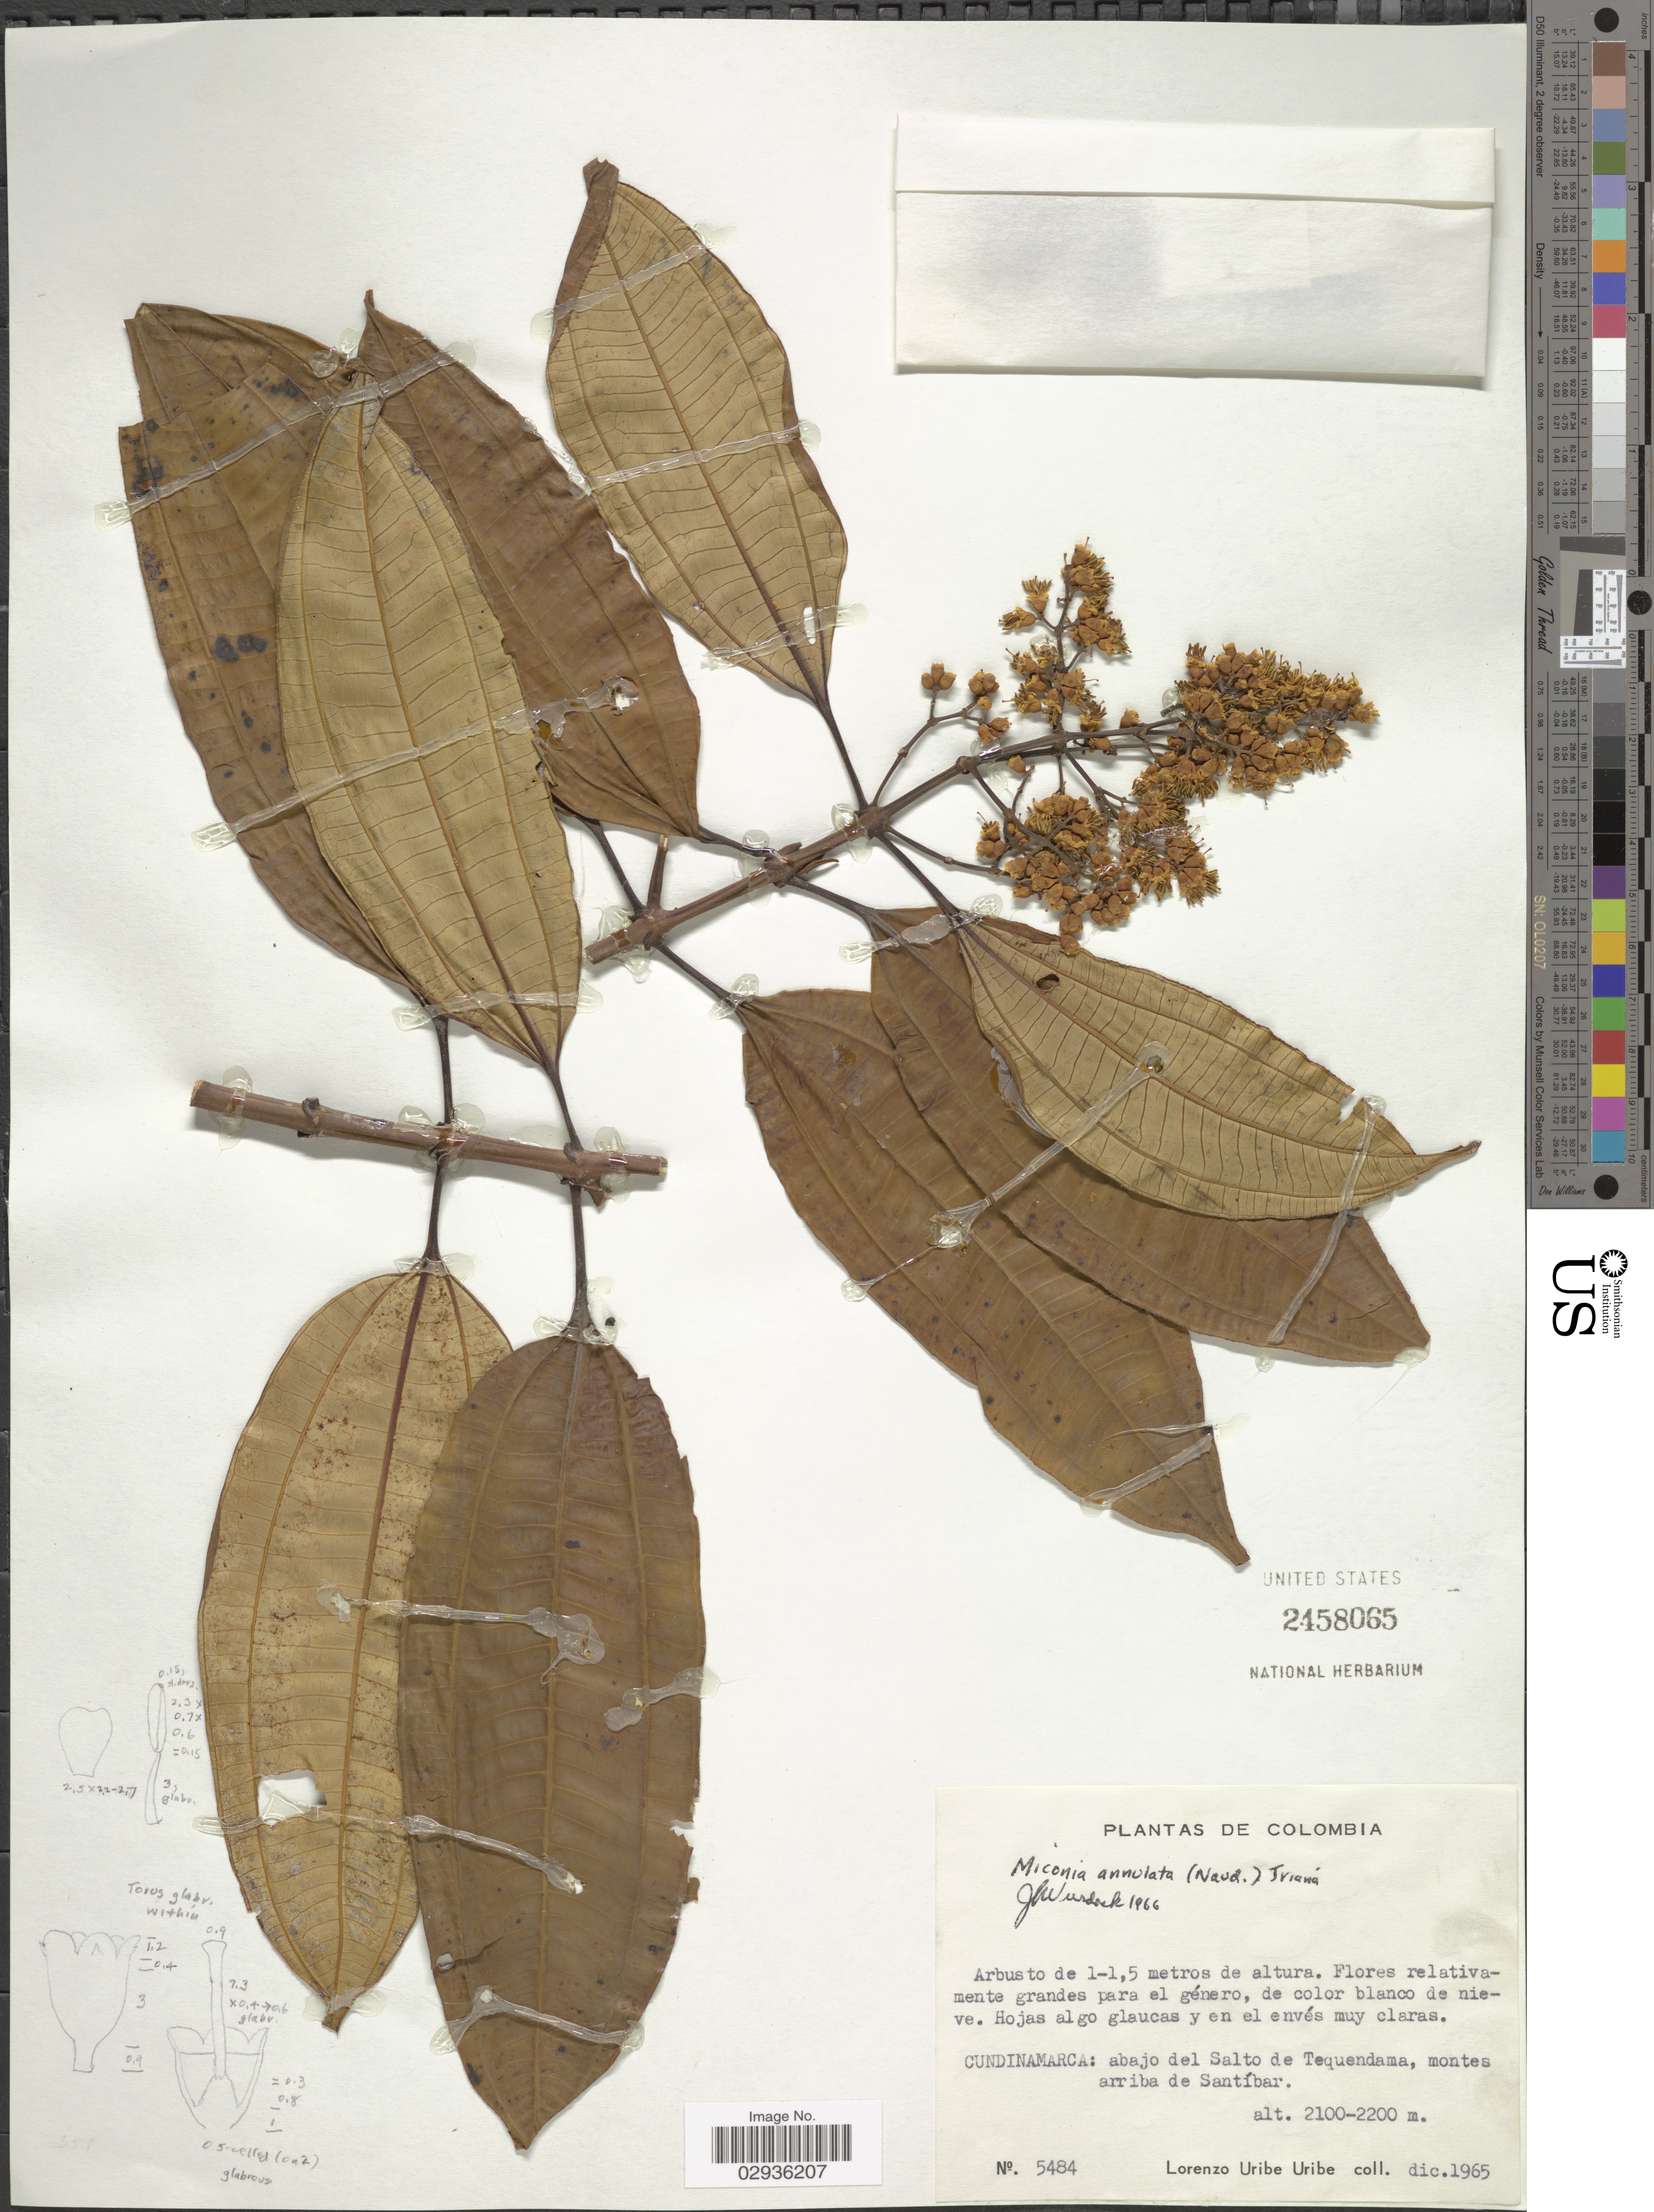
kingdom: Plantae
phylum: Tracheophyta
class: Magnoliopsida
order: Myrtales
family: Melastomataceae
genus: Miconia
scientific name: Miconia annulata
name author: (Naudin) Triana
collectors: L. Uribe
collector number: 5484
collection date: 1965-12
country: Colombia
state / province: Cundinamarca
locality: Abajo del Salto de Tequendama, montes arriba de Santíbar.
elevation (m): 2100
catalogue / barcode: US 2458065